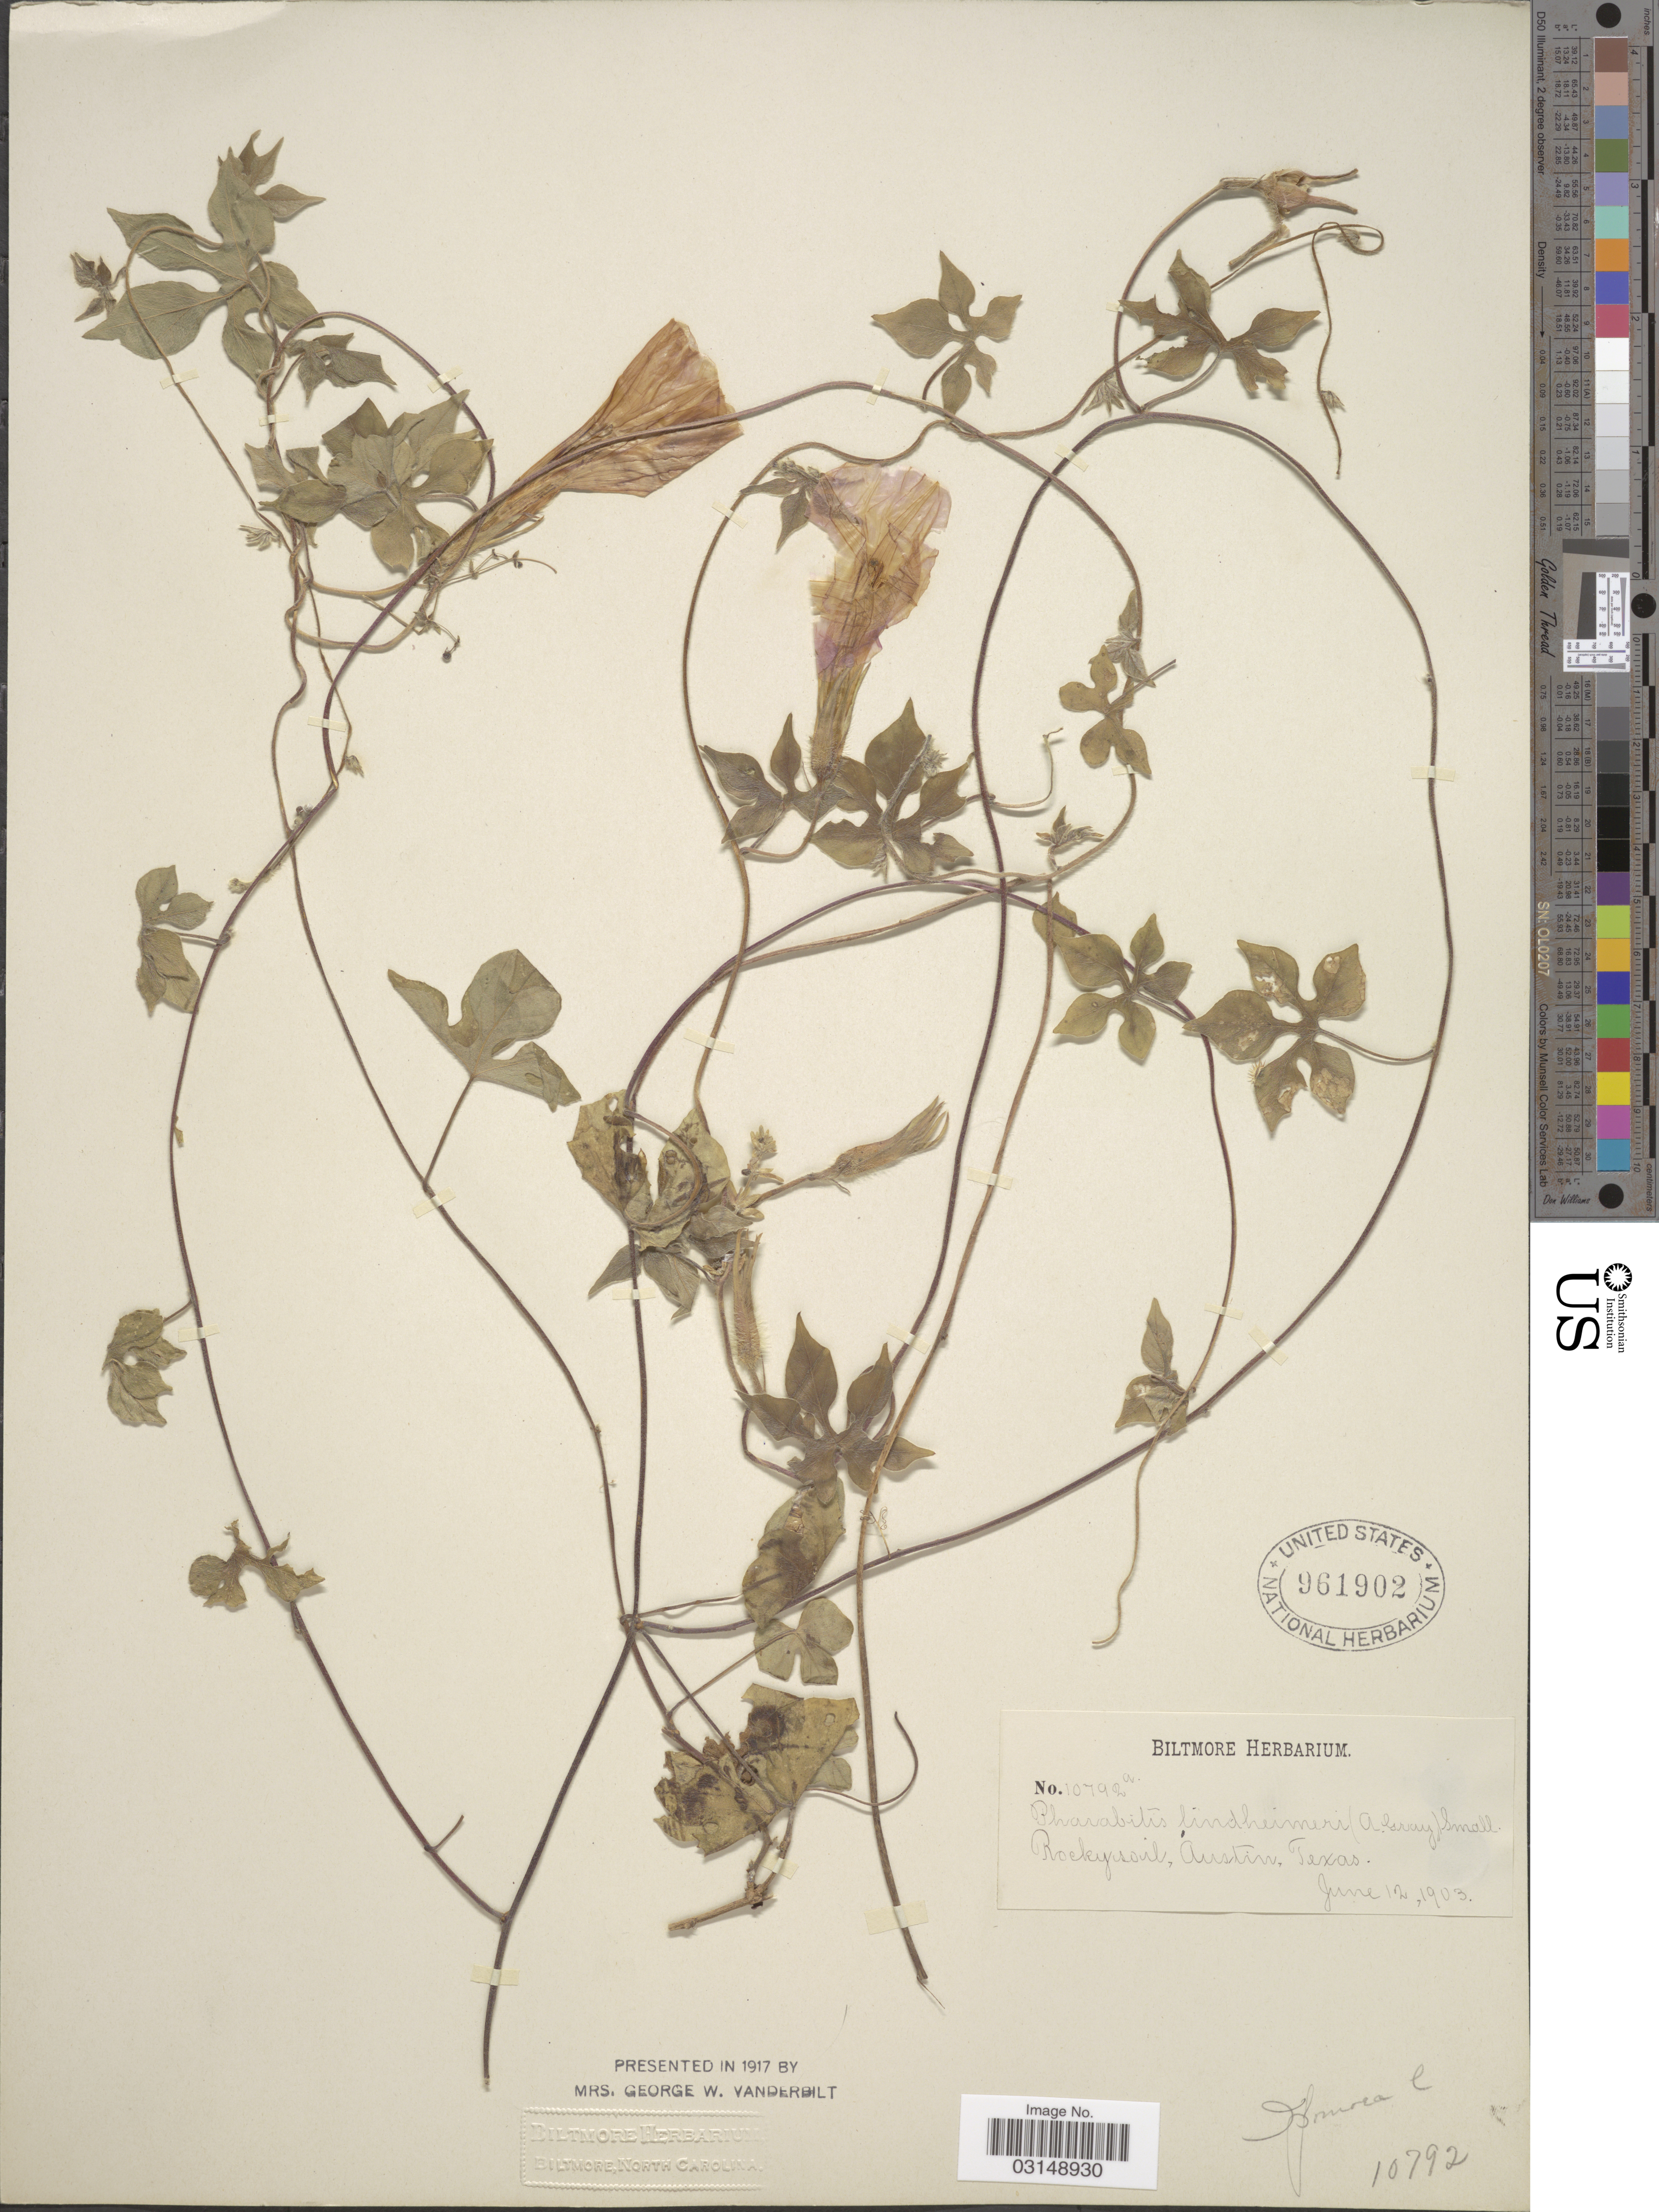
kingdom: Plantae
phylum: Tracheophyta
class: Magnoliopsida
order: Solanales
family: Convolvulaceae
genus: Ipomoea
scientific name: Ipomoea lindheimeri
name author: A. Gray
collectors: ex herb. Biltmore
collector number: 10792 a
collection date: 1903-06-12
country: United States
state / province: Texas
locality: Austin.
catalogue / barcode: US 961902